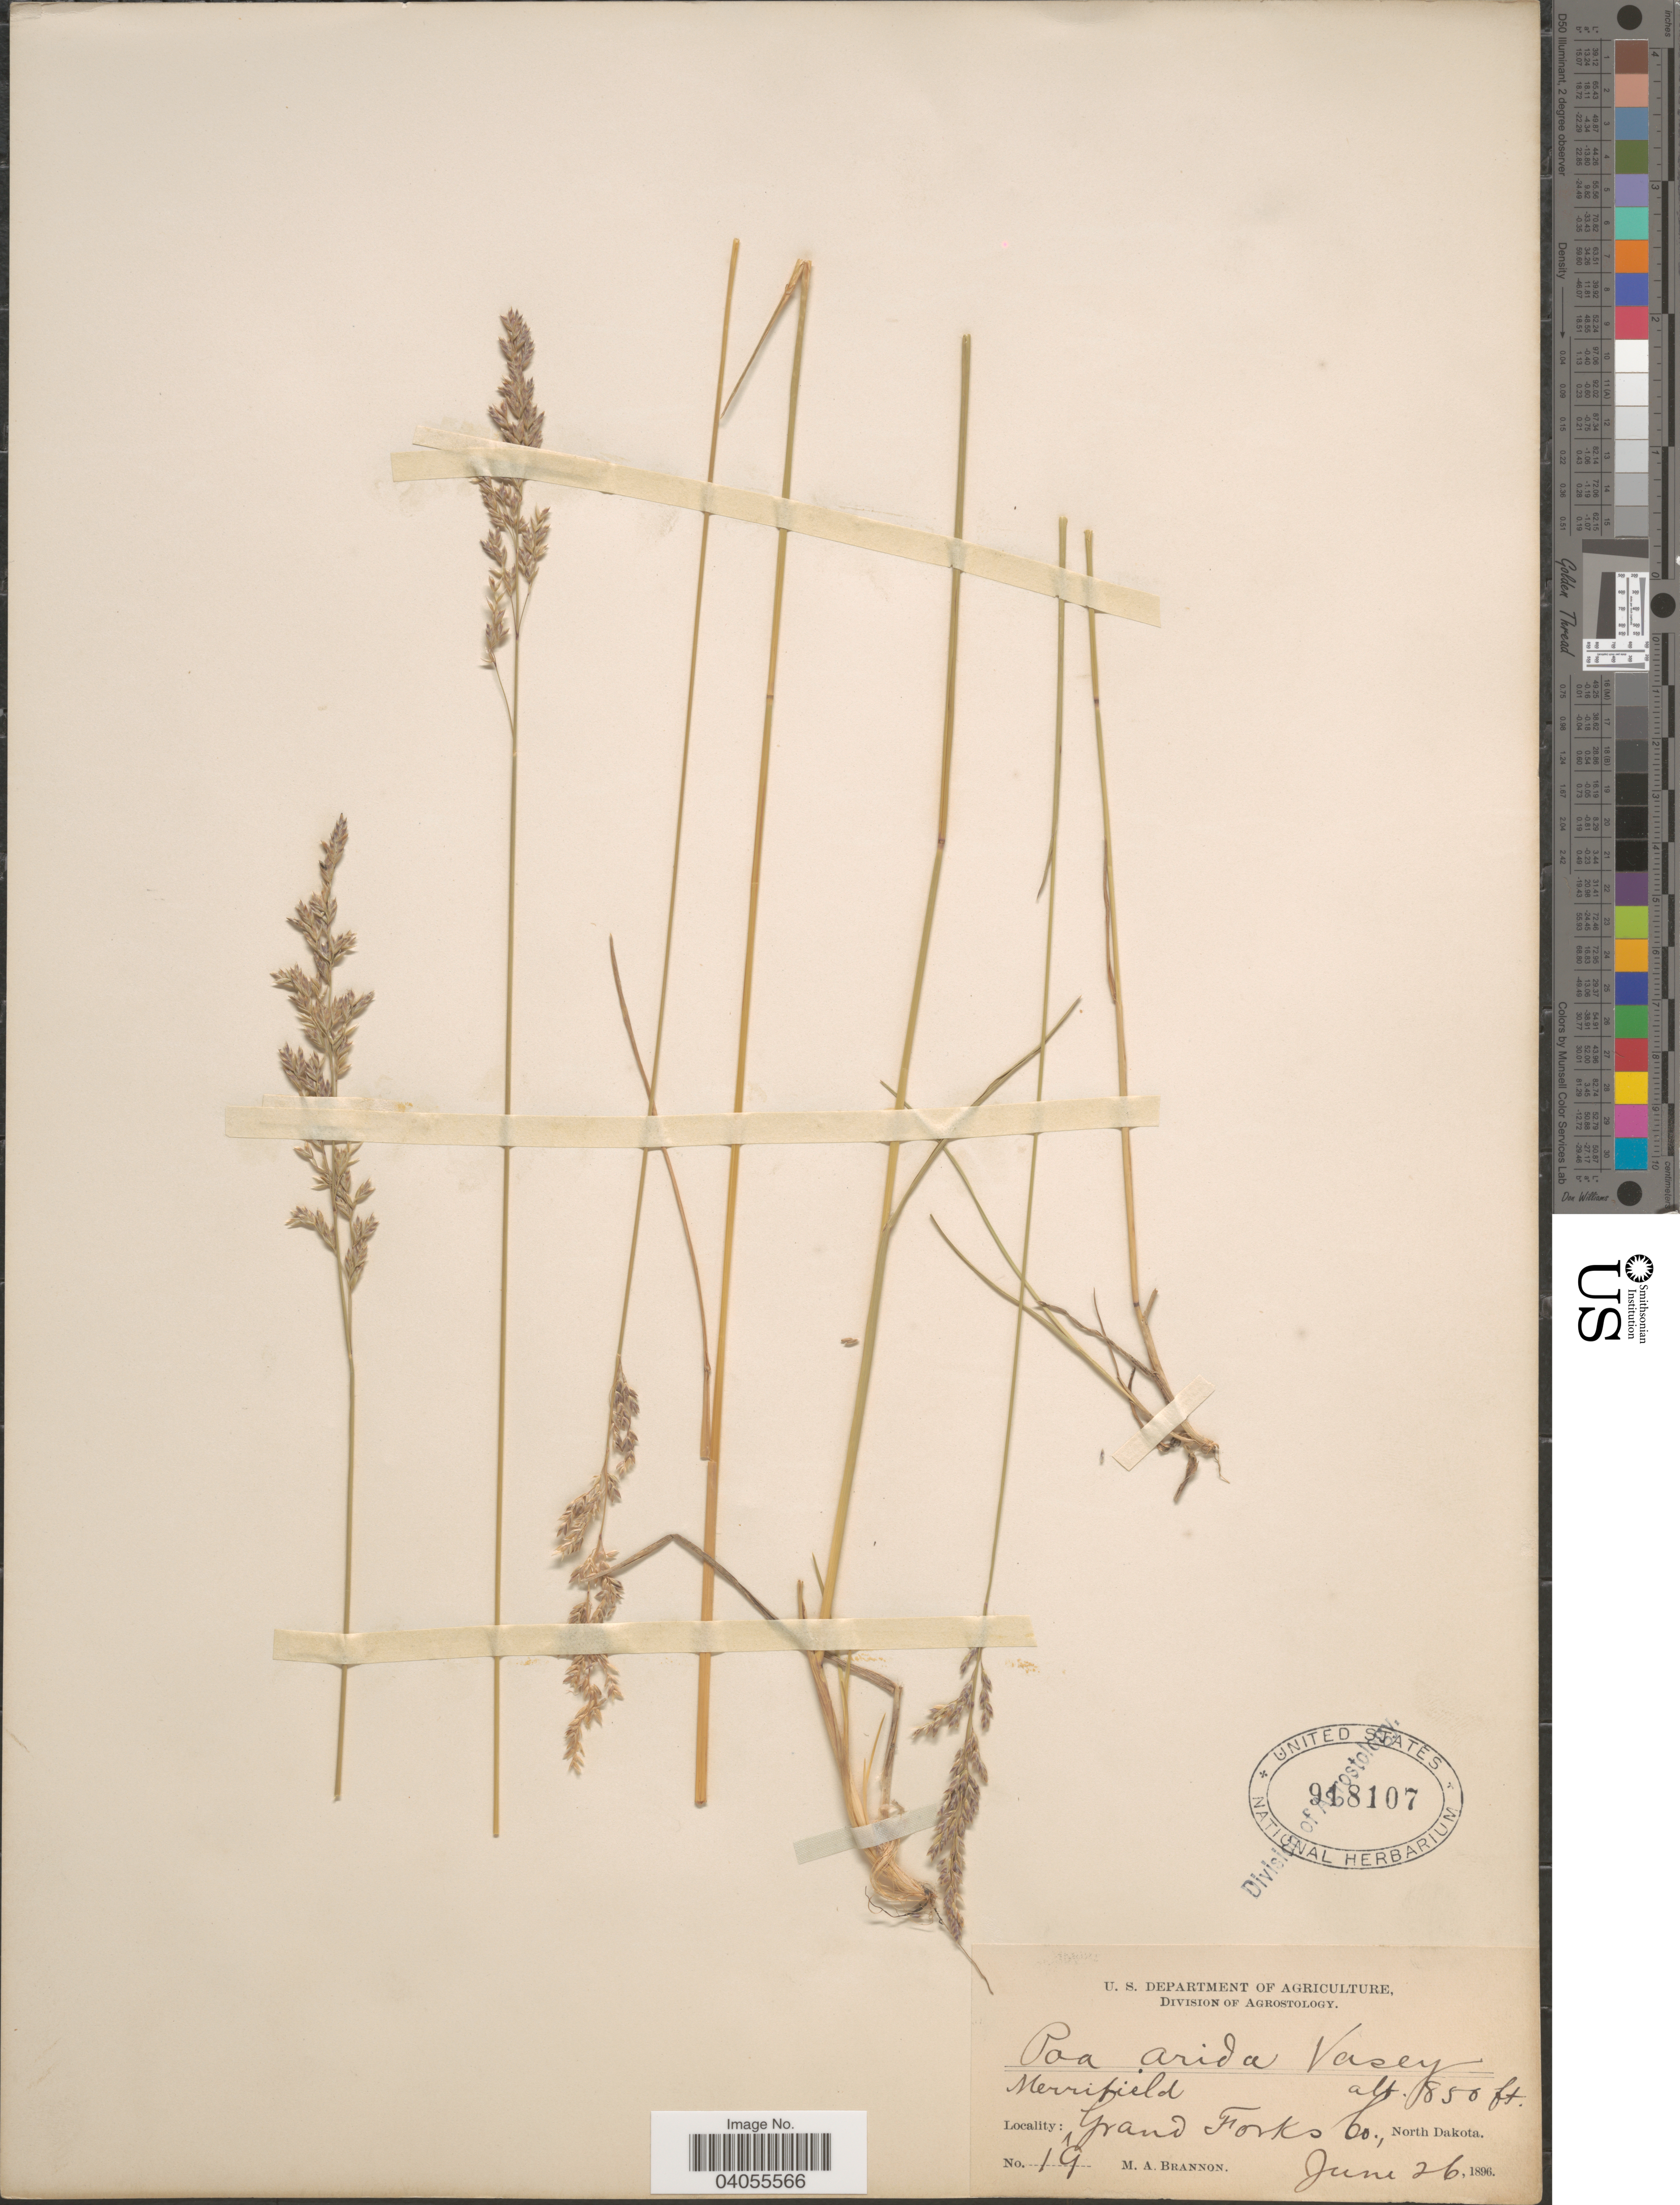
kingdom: Plantae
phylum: Tracheophyta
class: Liliopsida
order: Poales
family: Poaceae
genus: Poa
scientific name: Poa arida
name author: Vasey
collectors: M. Brannon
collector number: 19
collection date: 1896-06-26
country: United States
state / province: North Dakota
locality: Merrifield. Grand Forks Co.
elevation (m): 259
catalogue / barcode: US 918107